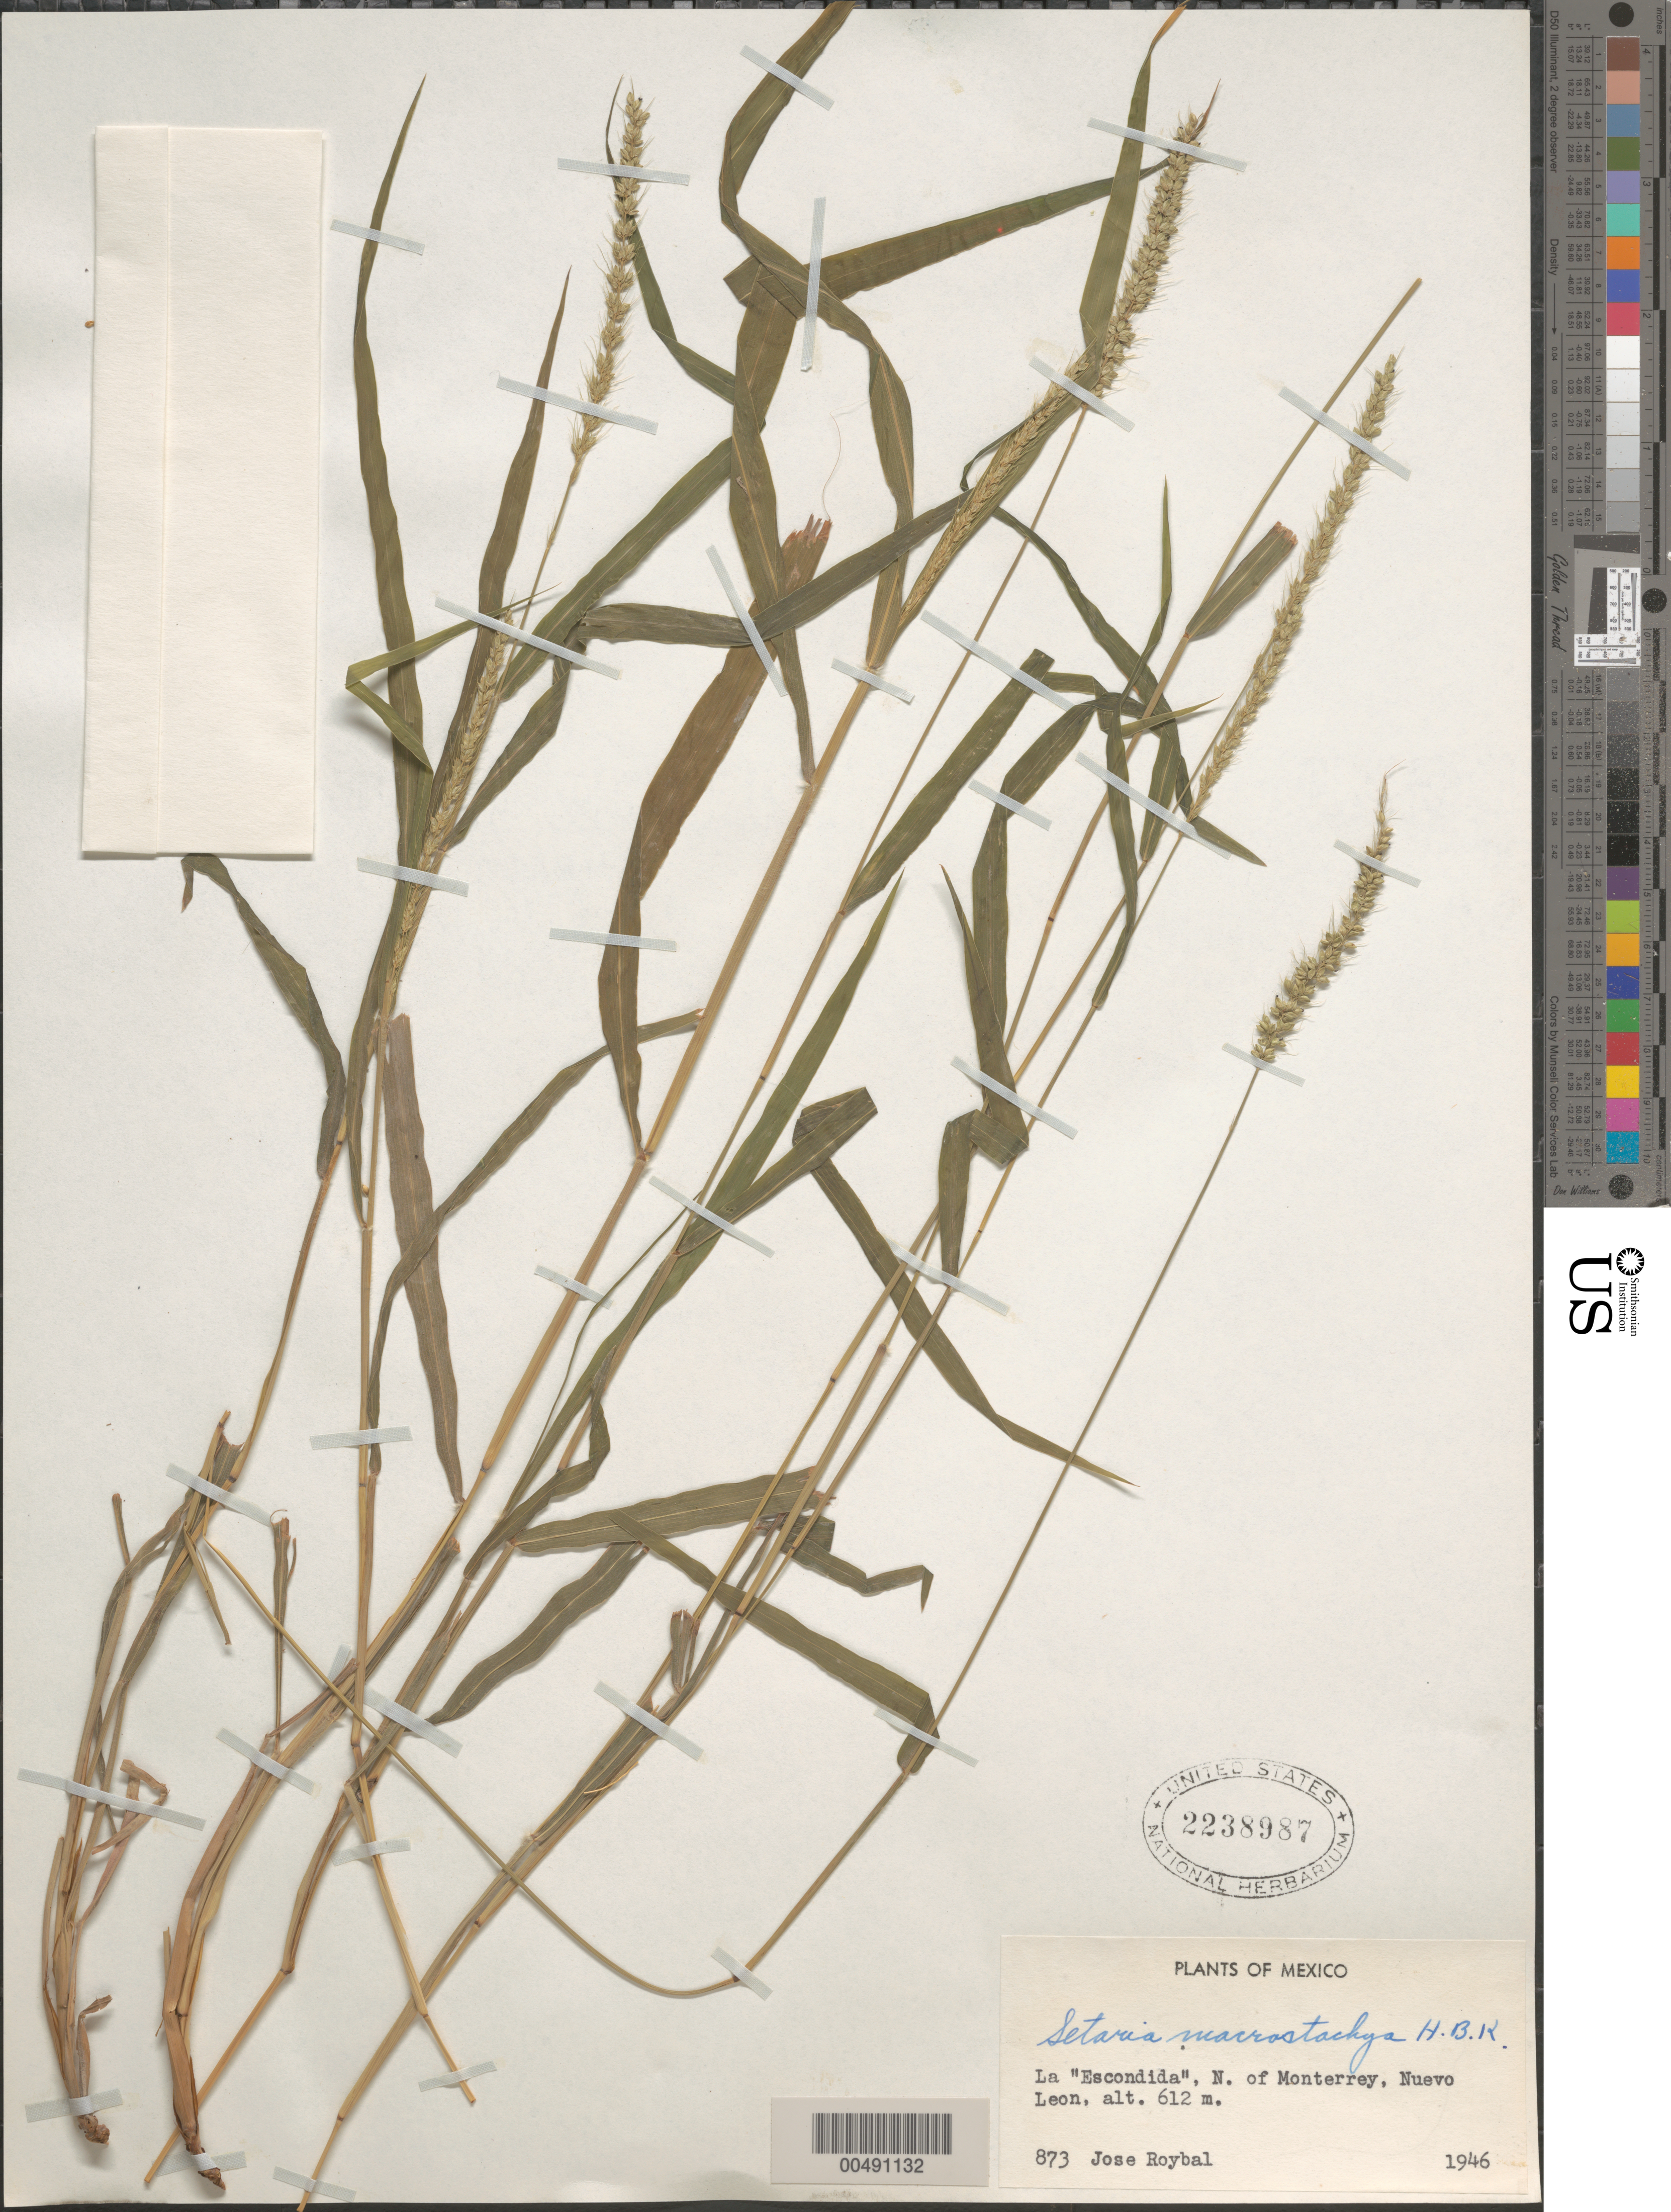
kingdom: Plantae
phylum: Tracheophyta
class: Liliopsida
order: Poales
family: Poaceae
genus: Setaria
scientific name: Setaria macrostachya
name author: Kunth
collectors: J. J. Roybal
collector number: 873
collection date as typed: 1946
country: Mexico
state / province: Nuevo León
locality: La Escondida, N of Monterrey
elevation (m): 612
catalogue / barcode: US 2238987